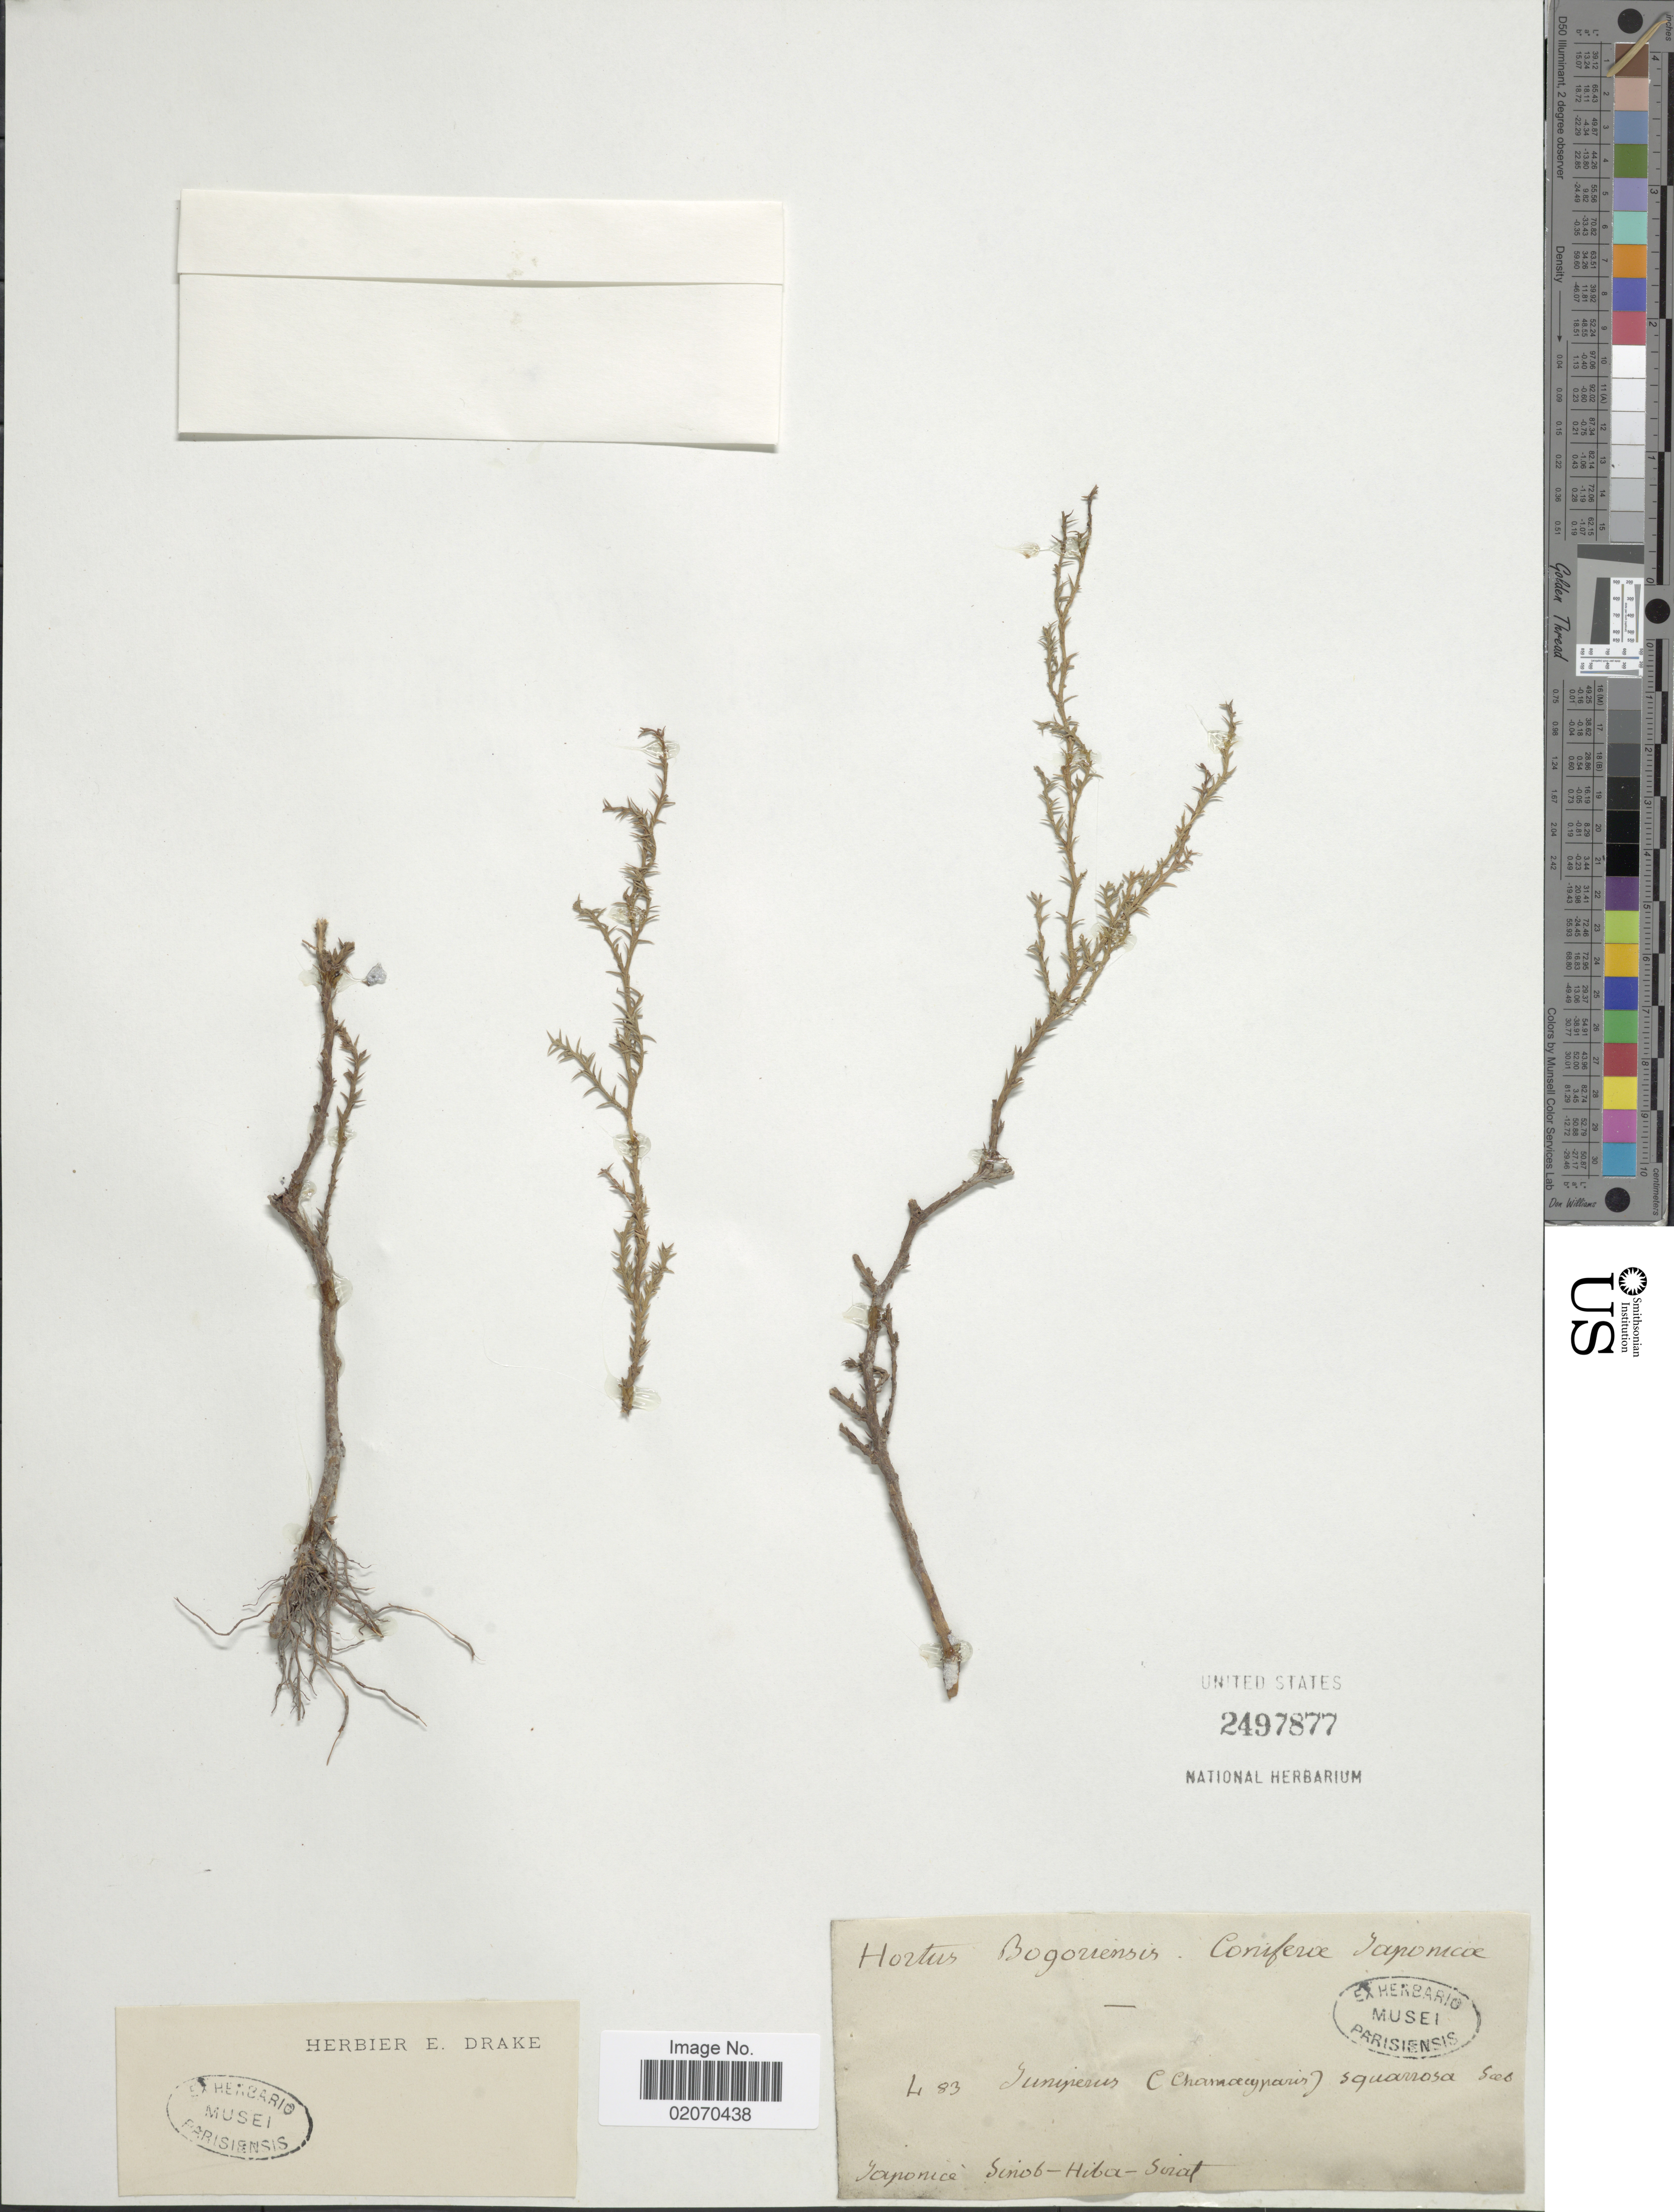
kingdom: Plantae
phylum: Tracheophyta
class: Pinopsida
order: Pinales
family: Cupressaceae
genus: Chamaecyparis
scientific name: Chamaecyparis pisifera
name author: (Siebold & Zucc.) Endl.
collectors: ex Hort. Bogor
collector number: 4183*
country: Japan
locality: Sinot - Hiba - Sirat [unsure placement]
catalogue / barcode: US 2497877